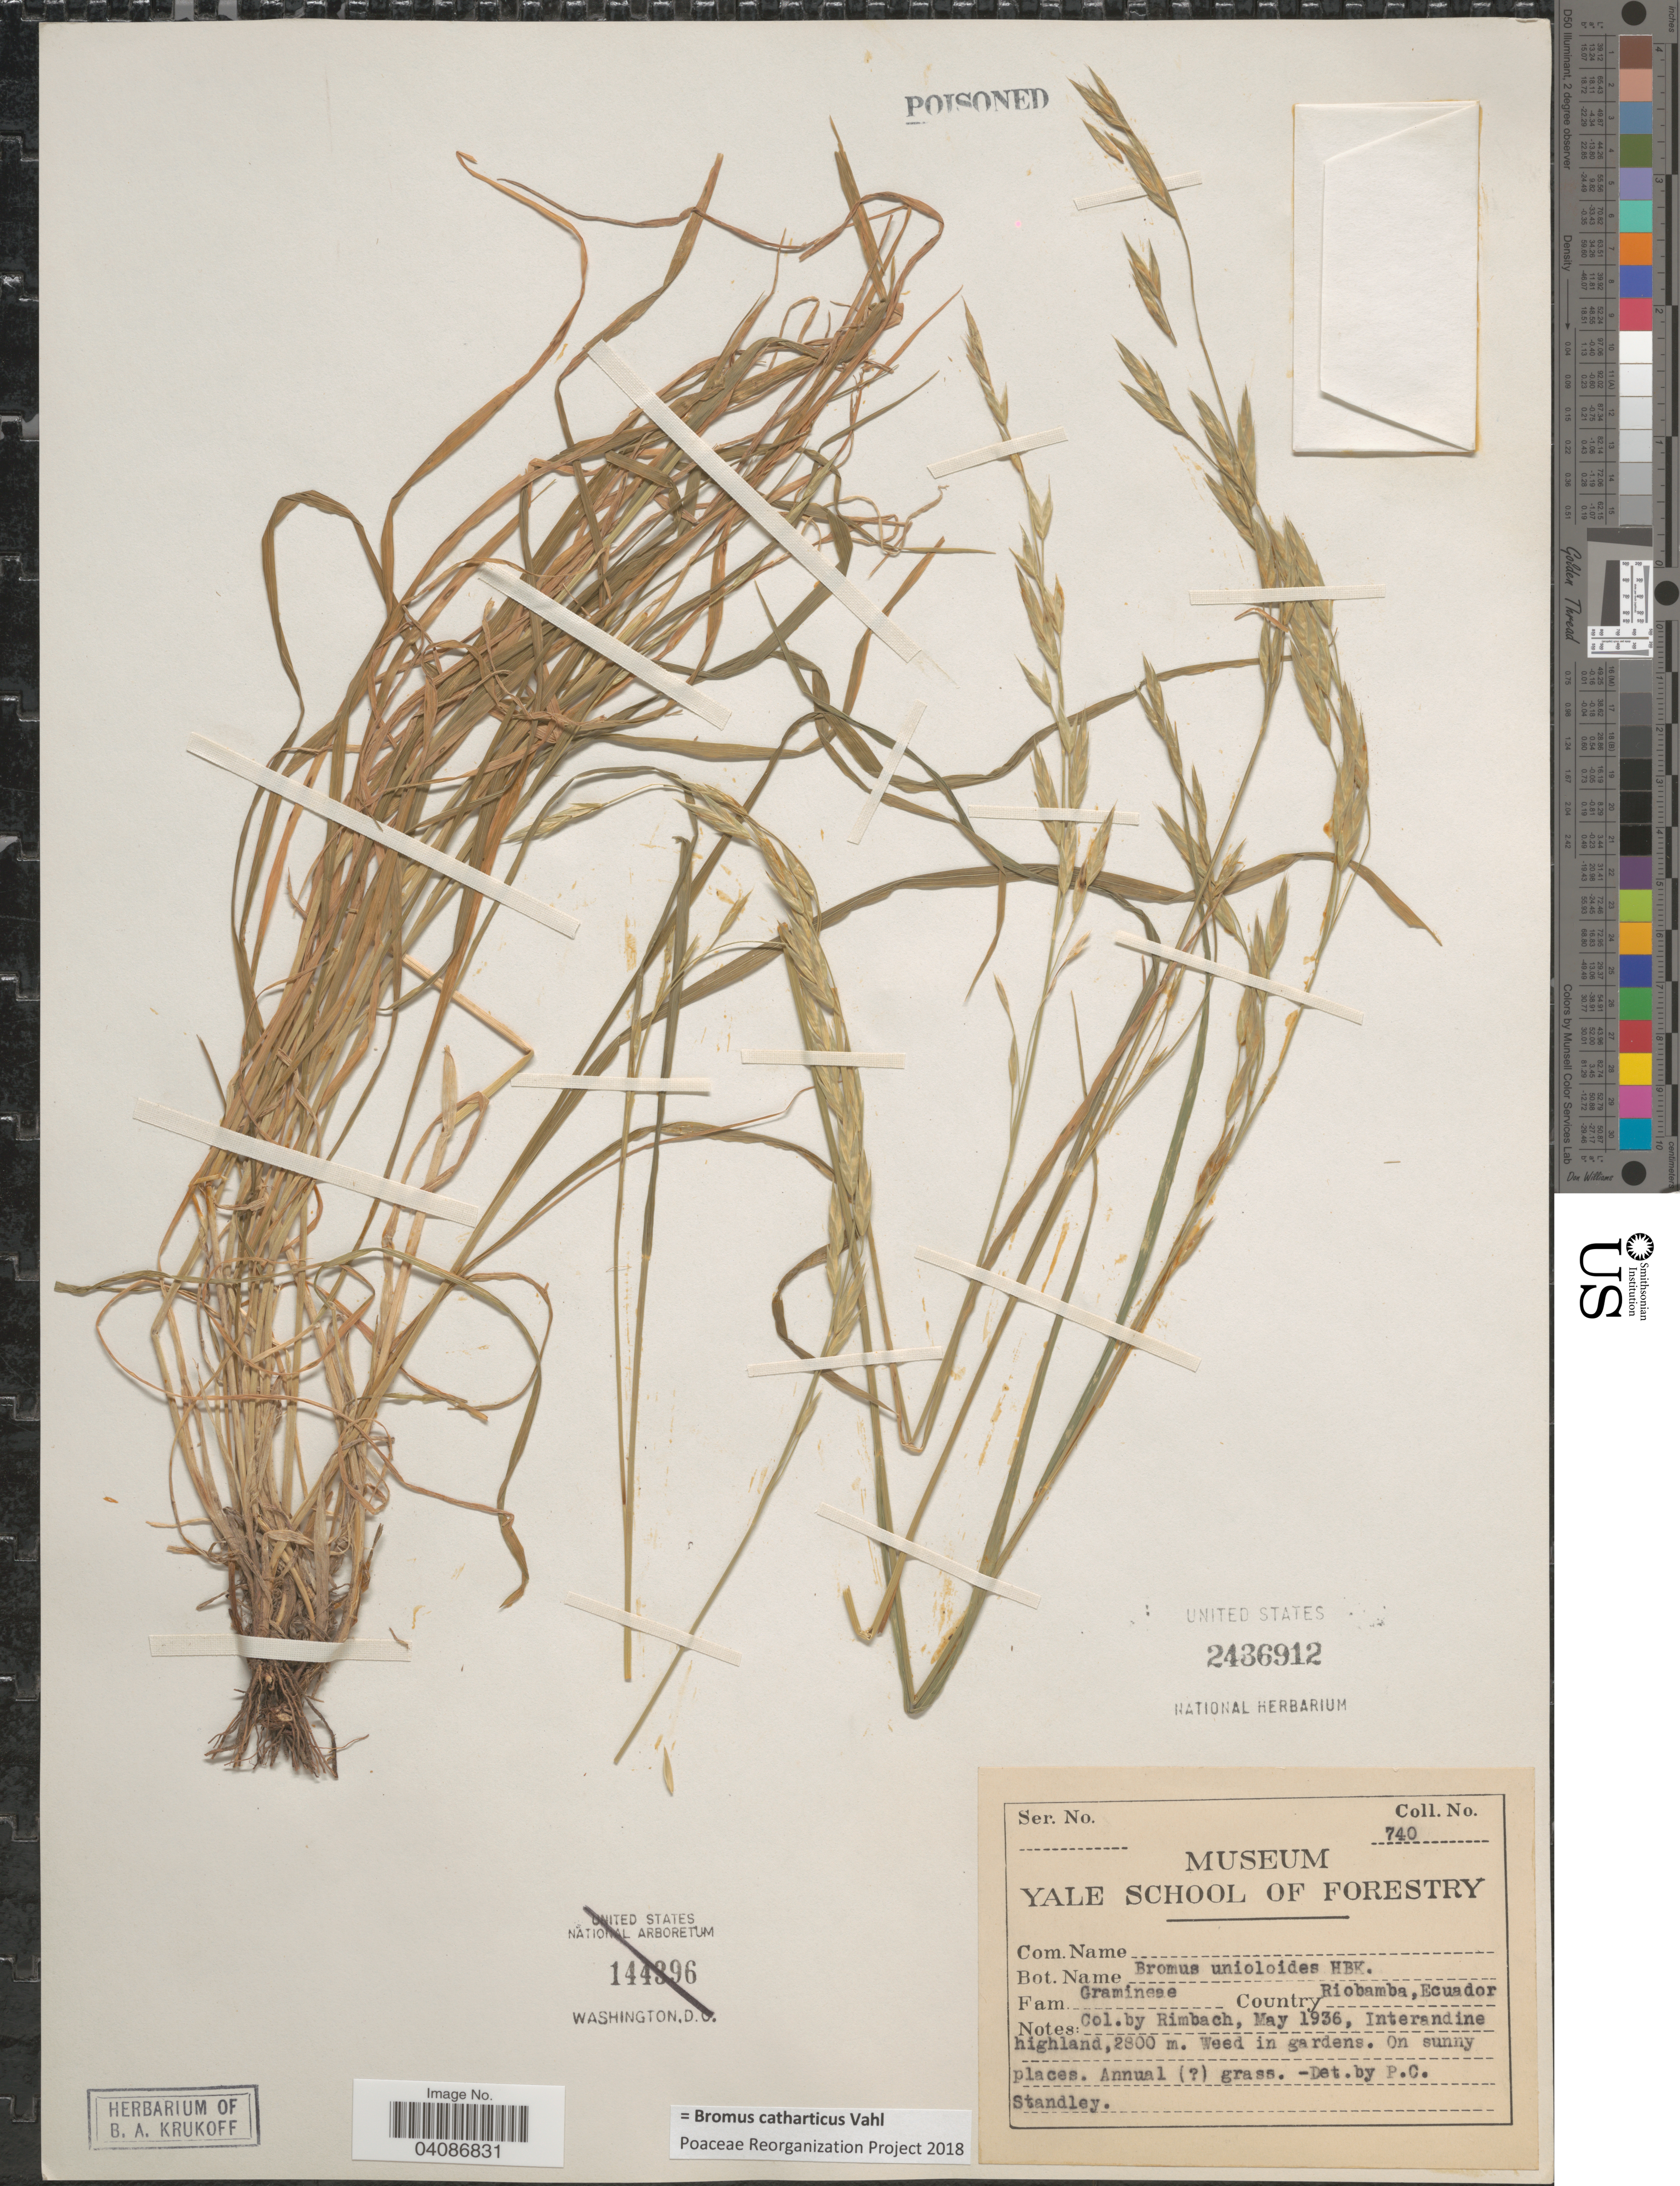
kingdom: Plantae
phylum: Tracheophyta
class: Liliopsida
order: Poales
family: Poaceae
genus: Bromus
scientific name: Bromus catharticus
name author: Vahl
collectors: Rimbach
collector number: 740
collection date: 1936-05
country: Ecuador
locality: Riobamba.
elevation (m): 2800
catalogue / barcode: US 2436912